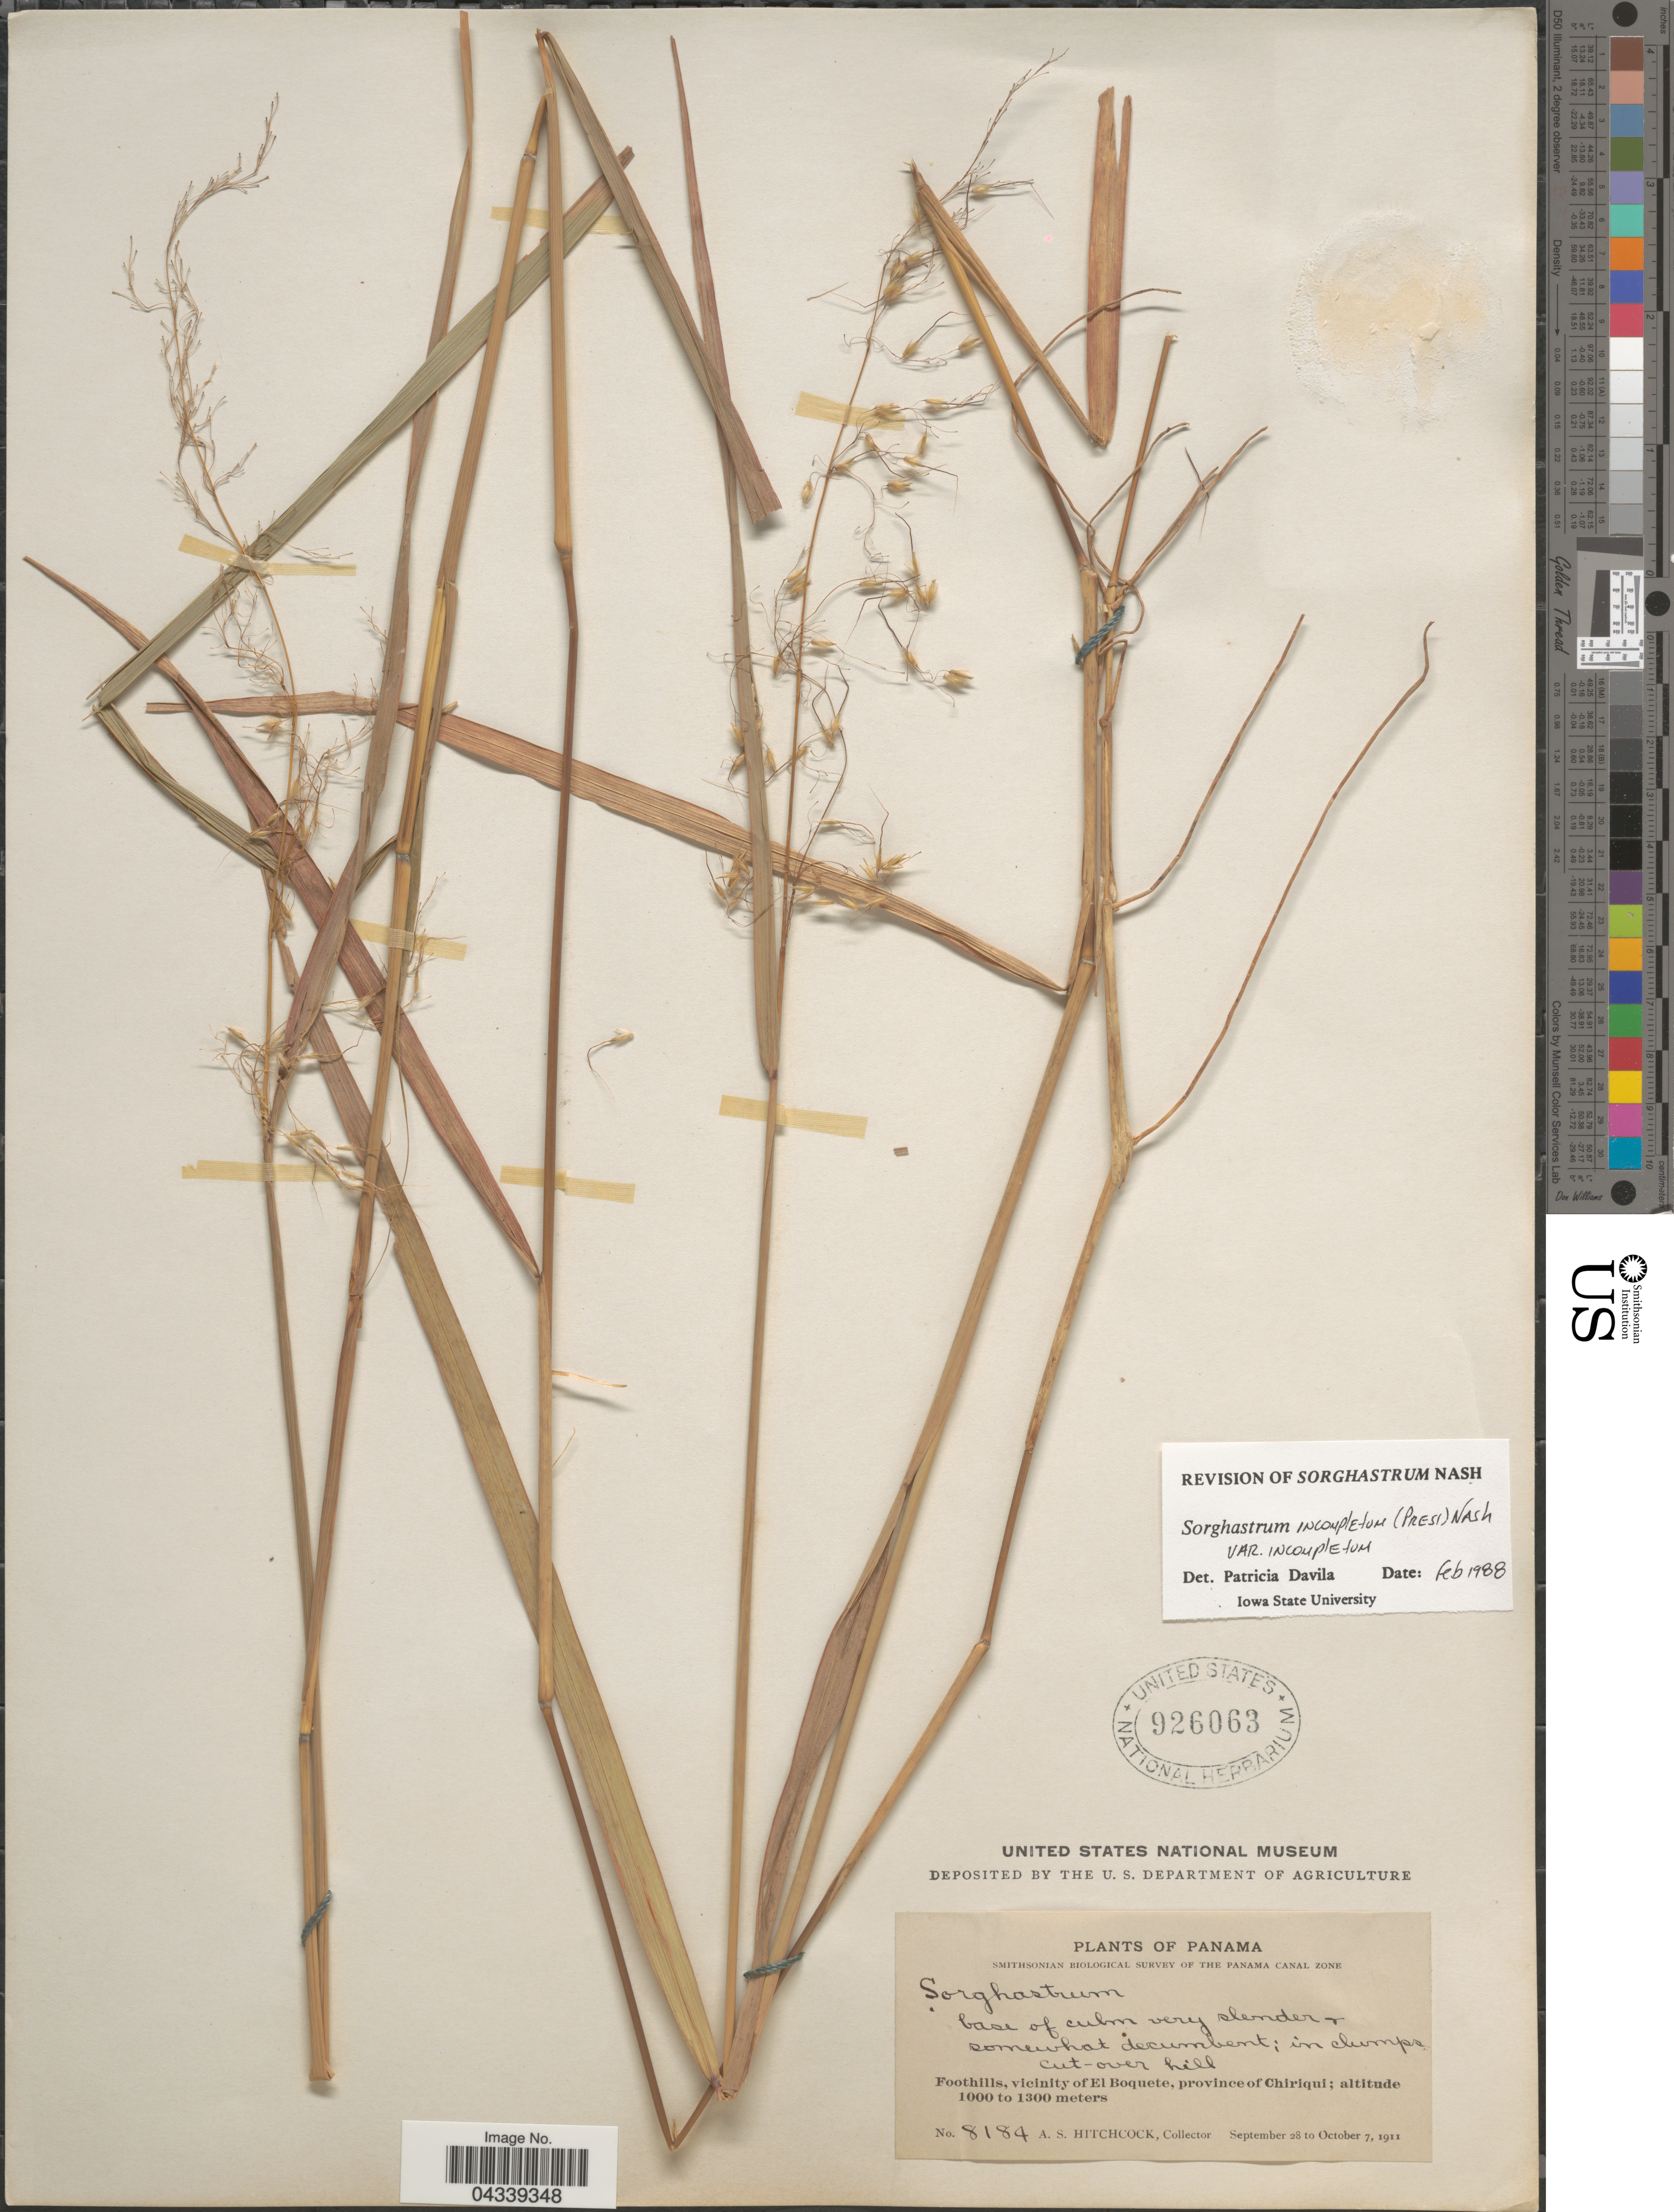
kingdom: Plantae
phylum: Tracheophyta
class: Liliopsida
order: Poales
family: Poaceae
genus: Sorghastrum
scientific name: Sorghastrum incompletum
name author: (J. Presl) Nash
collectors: A. S. Hitchcock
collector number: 8184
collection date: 1911-09-28/1911-10-07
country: Panama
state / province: Chiriqui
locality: Smithsonian Biological Survey of the Panama Canal Zone. Foothills, vicinity of El Boquete.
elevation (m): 1000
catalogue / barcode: US 926063